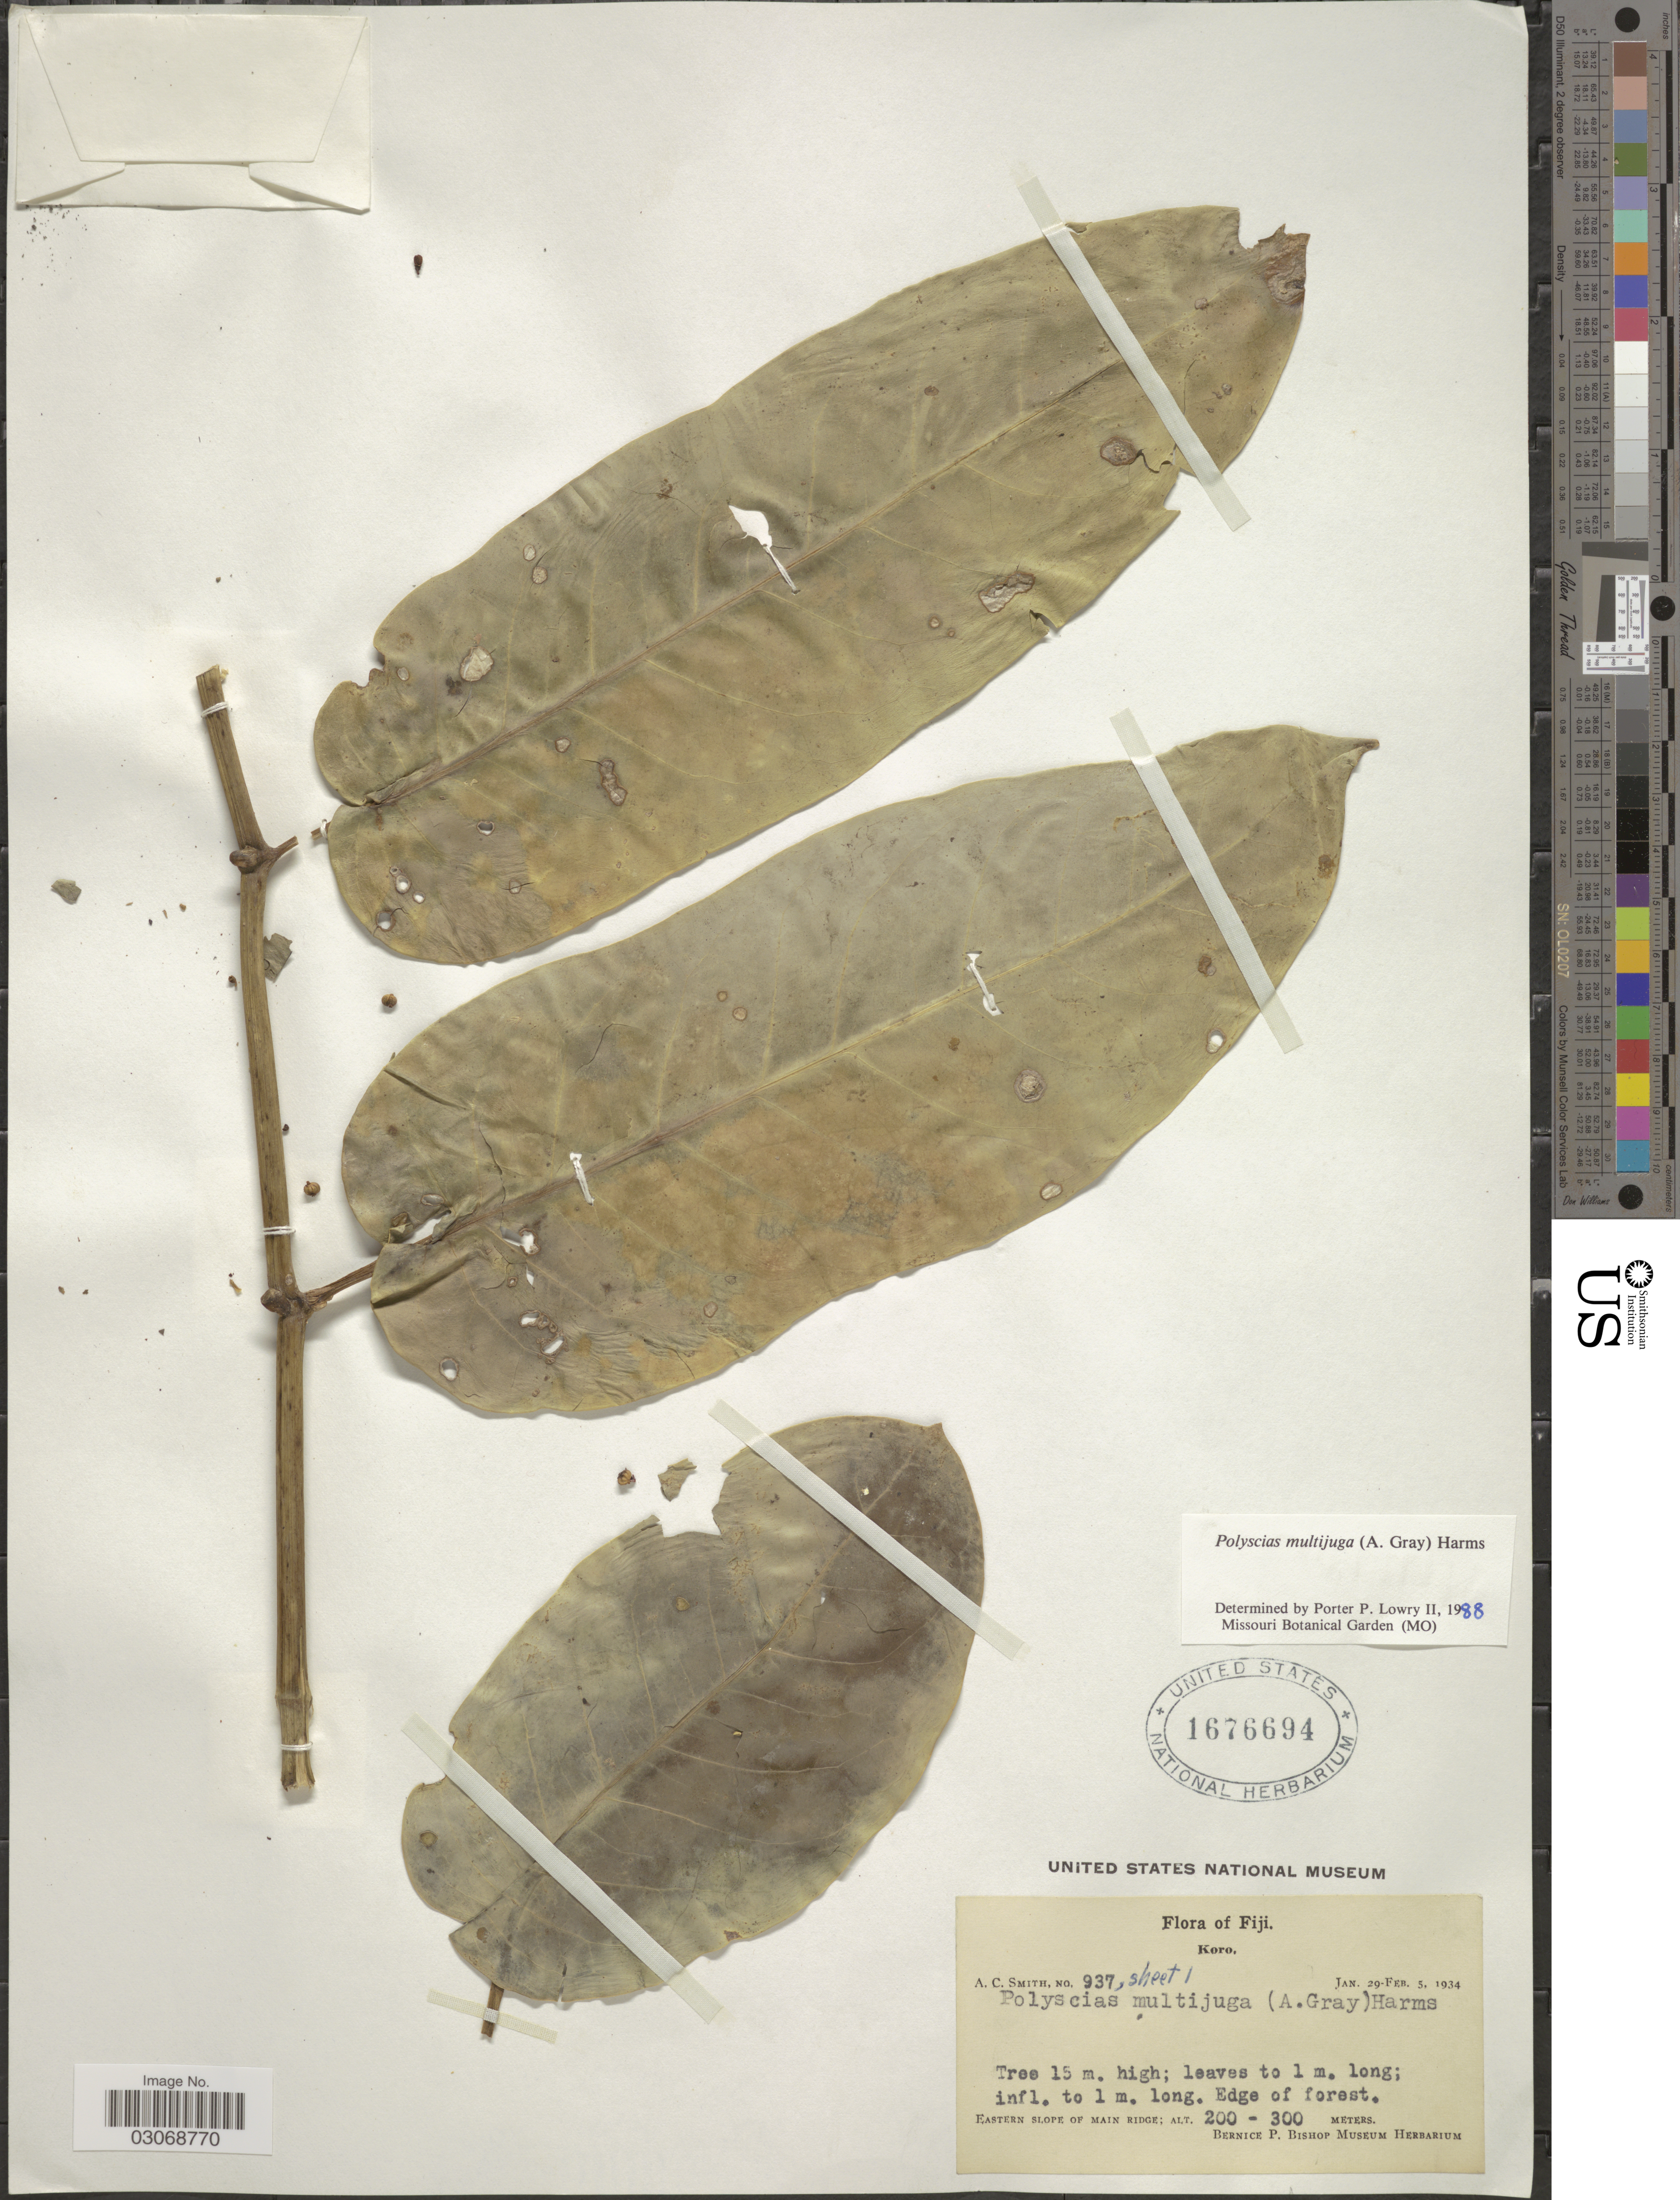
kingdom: Plantae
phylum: Tracheophyta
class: Magnoliopsida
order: Apiales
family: Araliaceae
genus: Polyscias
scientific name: Polyscias multijuga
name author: Harms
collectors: A. C. Smith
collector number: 937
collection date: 1934-01-29/1934-02-05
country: Fiji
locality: Koro. Eastern Slope of Main Ridge.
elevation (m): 200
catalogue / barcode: US 1676694